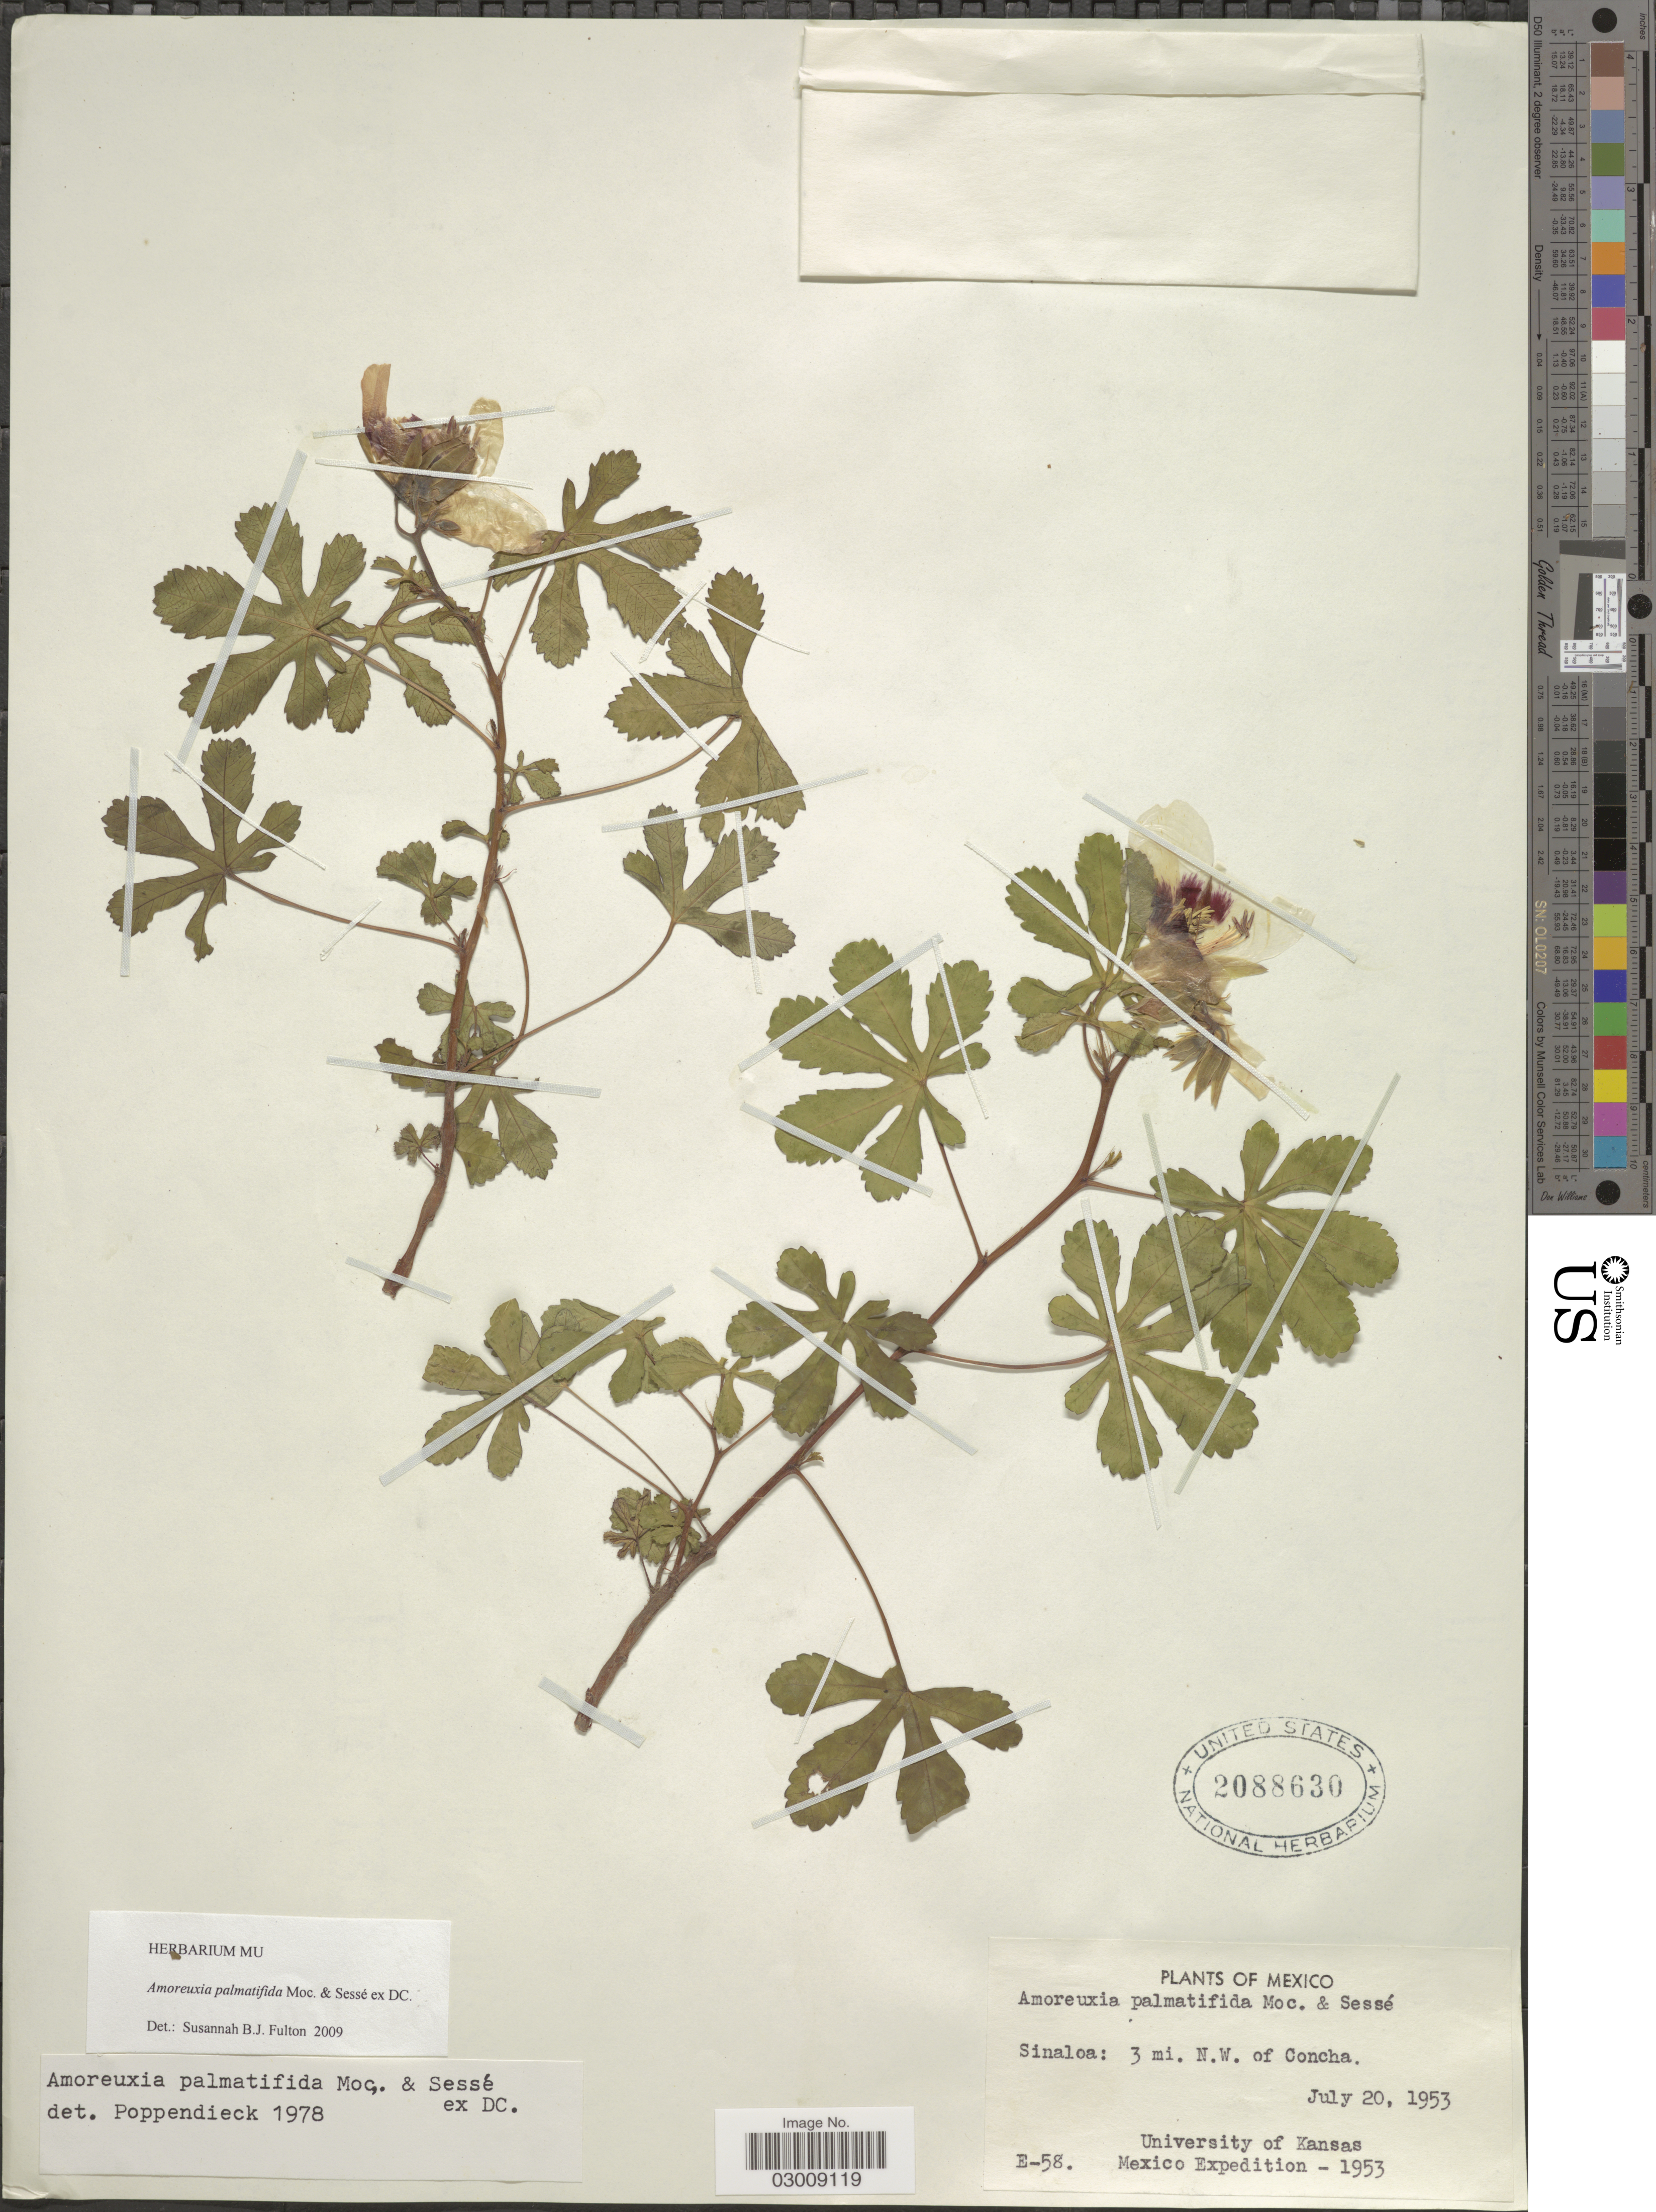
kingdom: Plantae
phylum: Tracheophyta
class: Magnoliopsida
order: Malvales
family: Cochlospermaceae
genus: Amoreuxia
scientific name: Amoreuxia palmatifida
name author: Moc. & Sessé ex DC.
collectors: University of Kansas Mexico Expedition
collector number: E-58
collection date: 1953-07-20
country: Mexico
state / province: Sinaloa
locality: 3 mi. N.W. of Concha.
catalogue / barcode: US 2088630